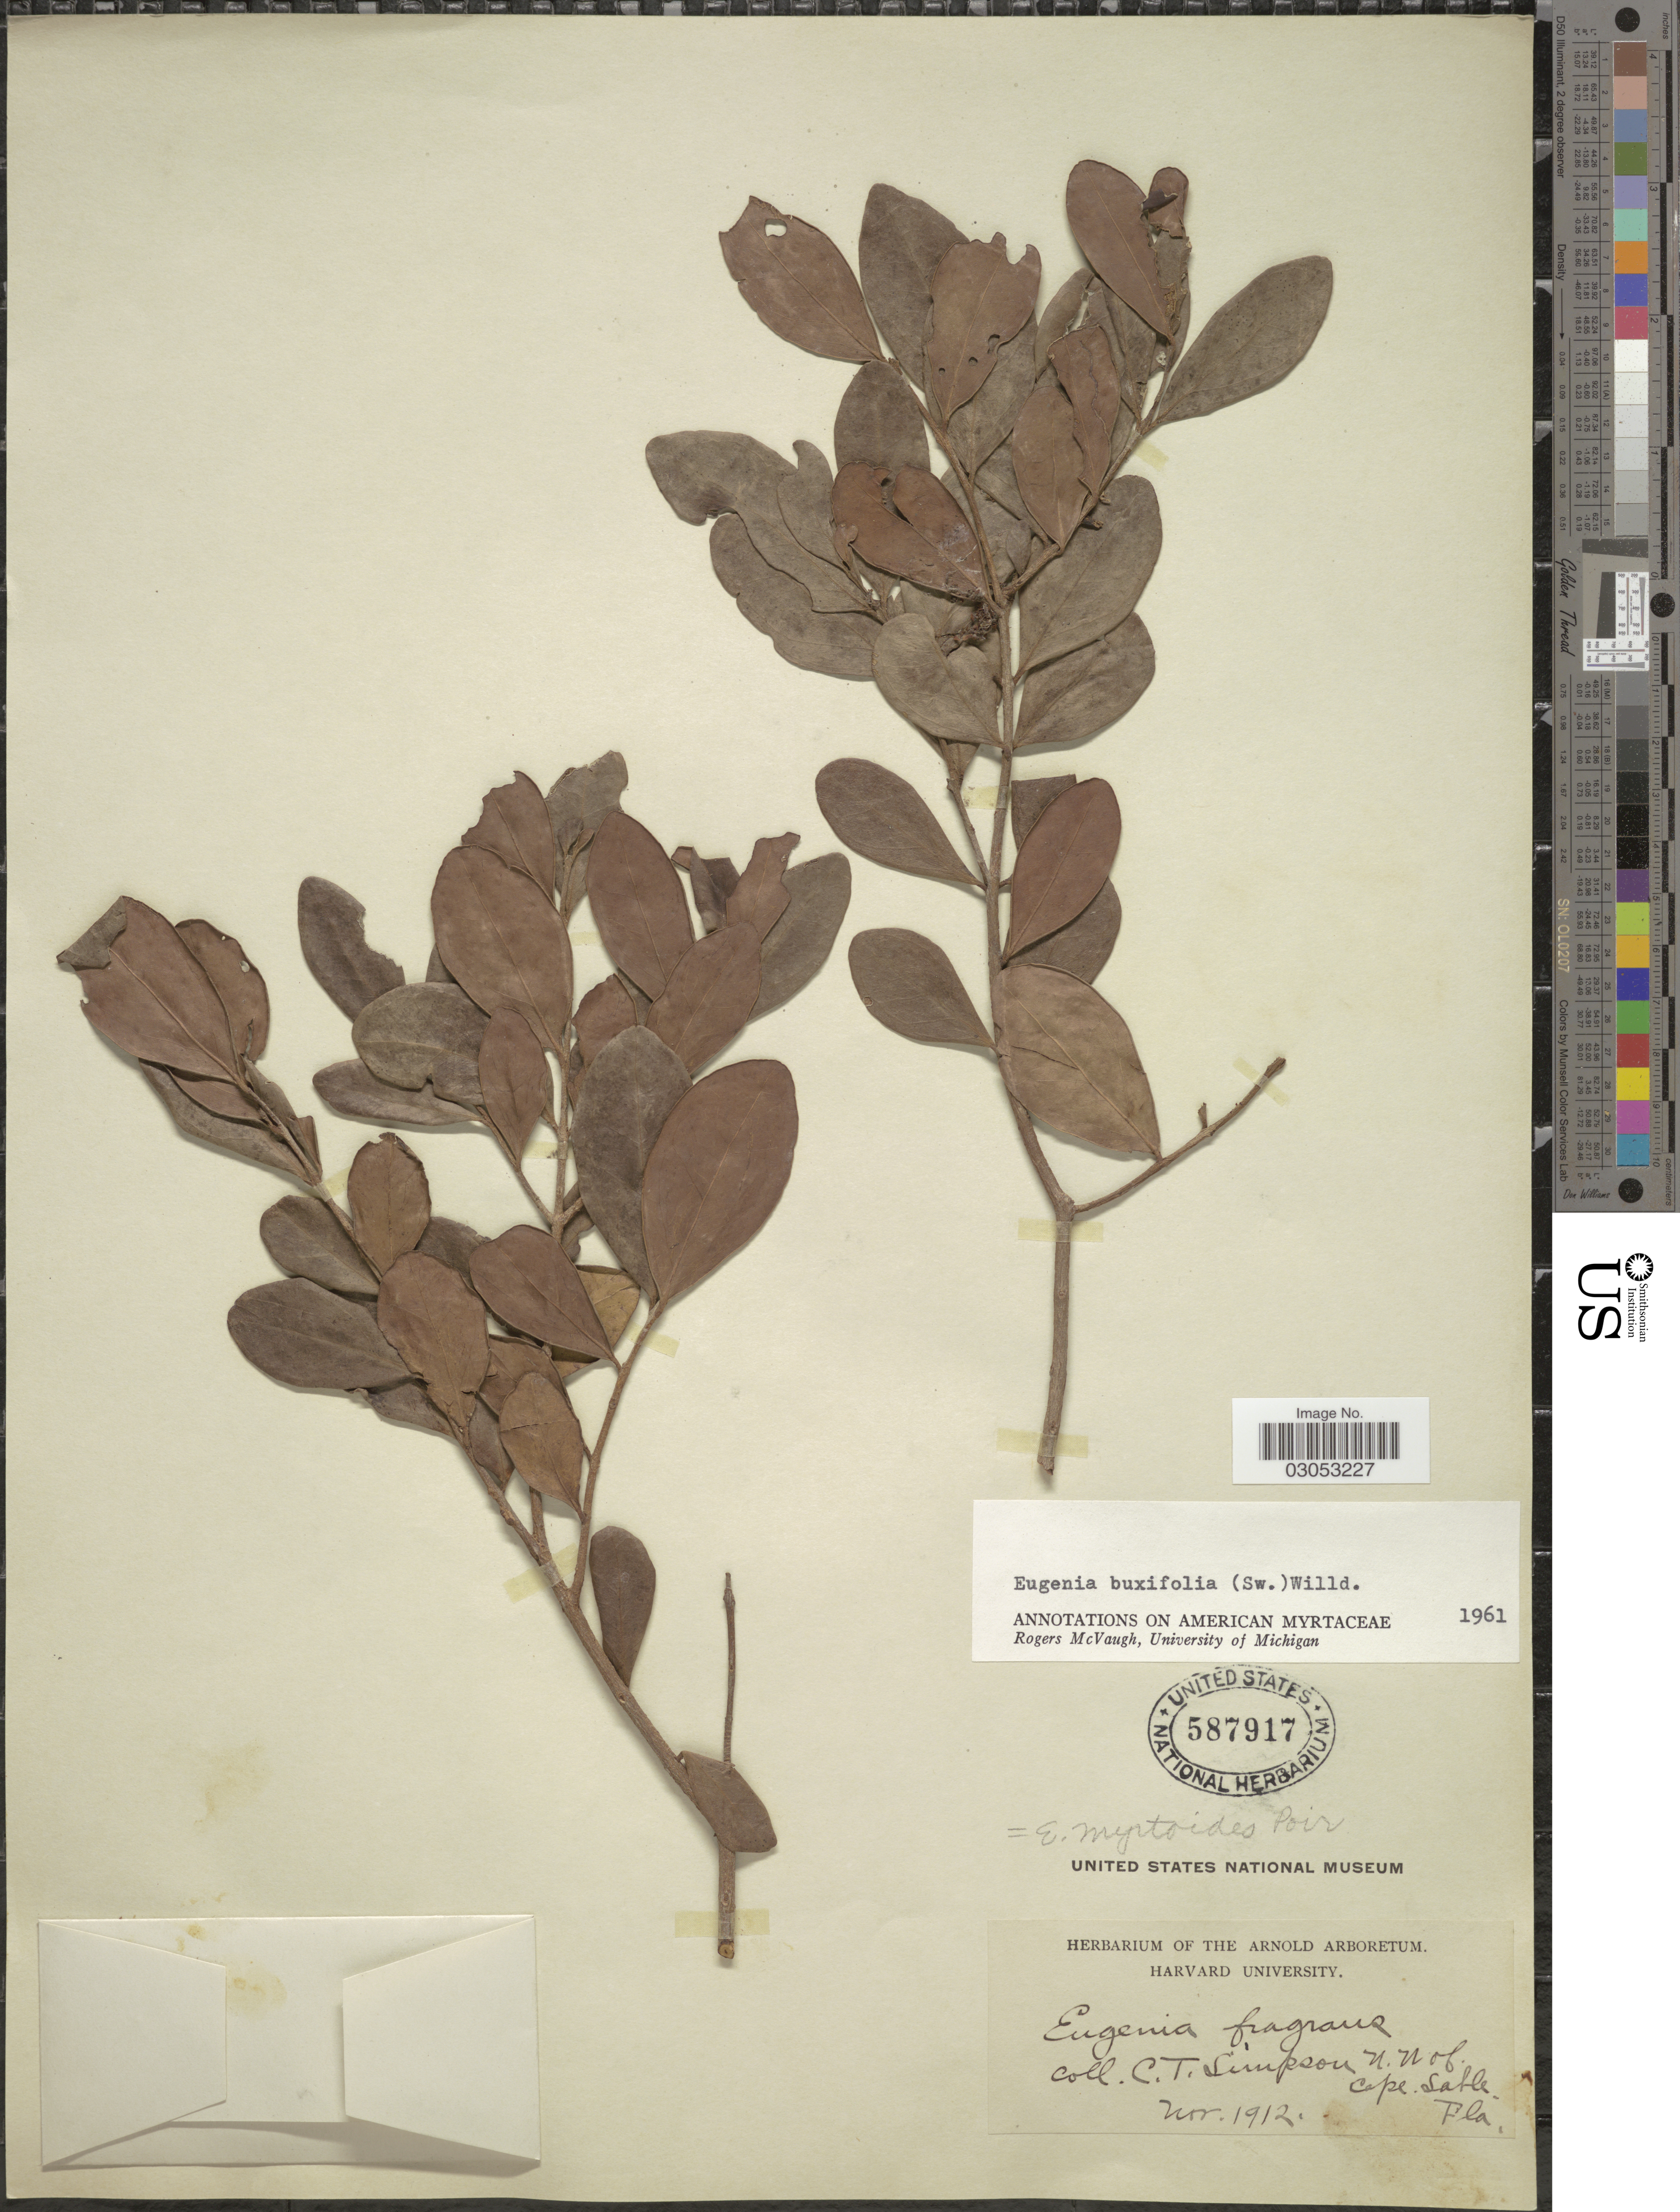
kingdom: Plantae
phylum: Tracheophyta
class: Magnoliopsida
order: Myrtales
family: Myrtaceae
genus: Eugenia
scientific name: Eugenia foetida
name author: Pers.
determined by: Strong, Mark T., (BOT), Smithsonian Institution - National Museum of Natural History (UNITED STATES)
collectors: C. T. Simpson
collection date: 1912-11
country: United States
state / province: Florida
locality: N. N. of Cape Sable.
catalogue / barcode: US 587917